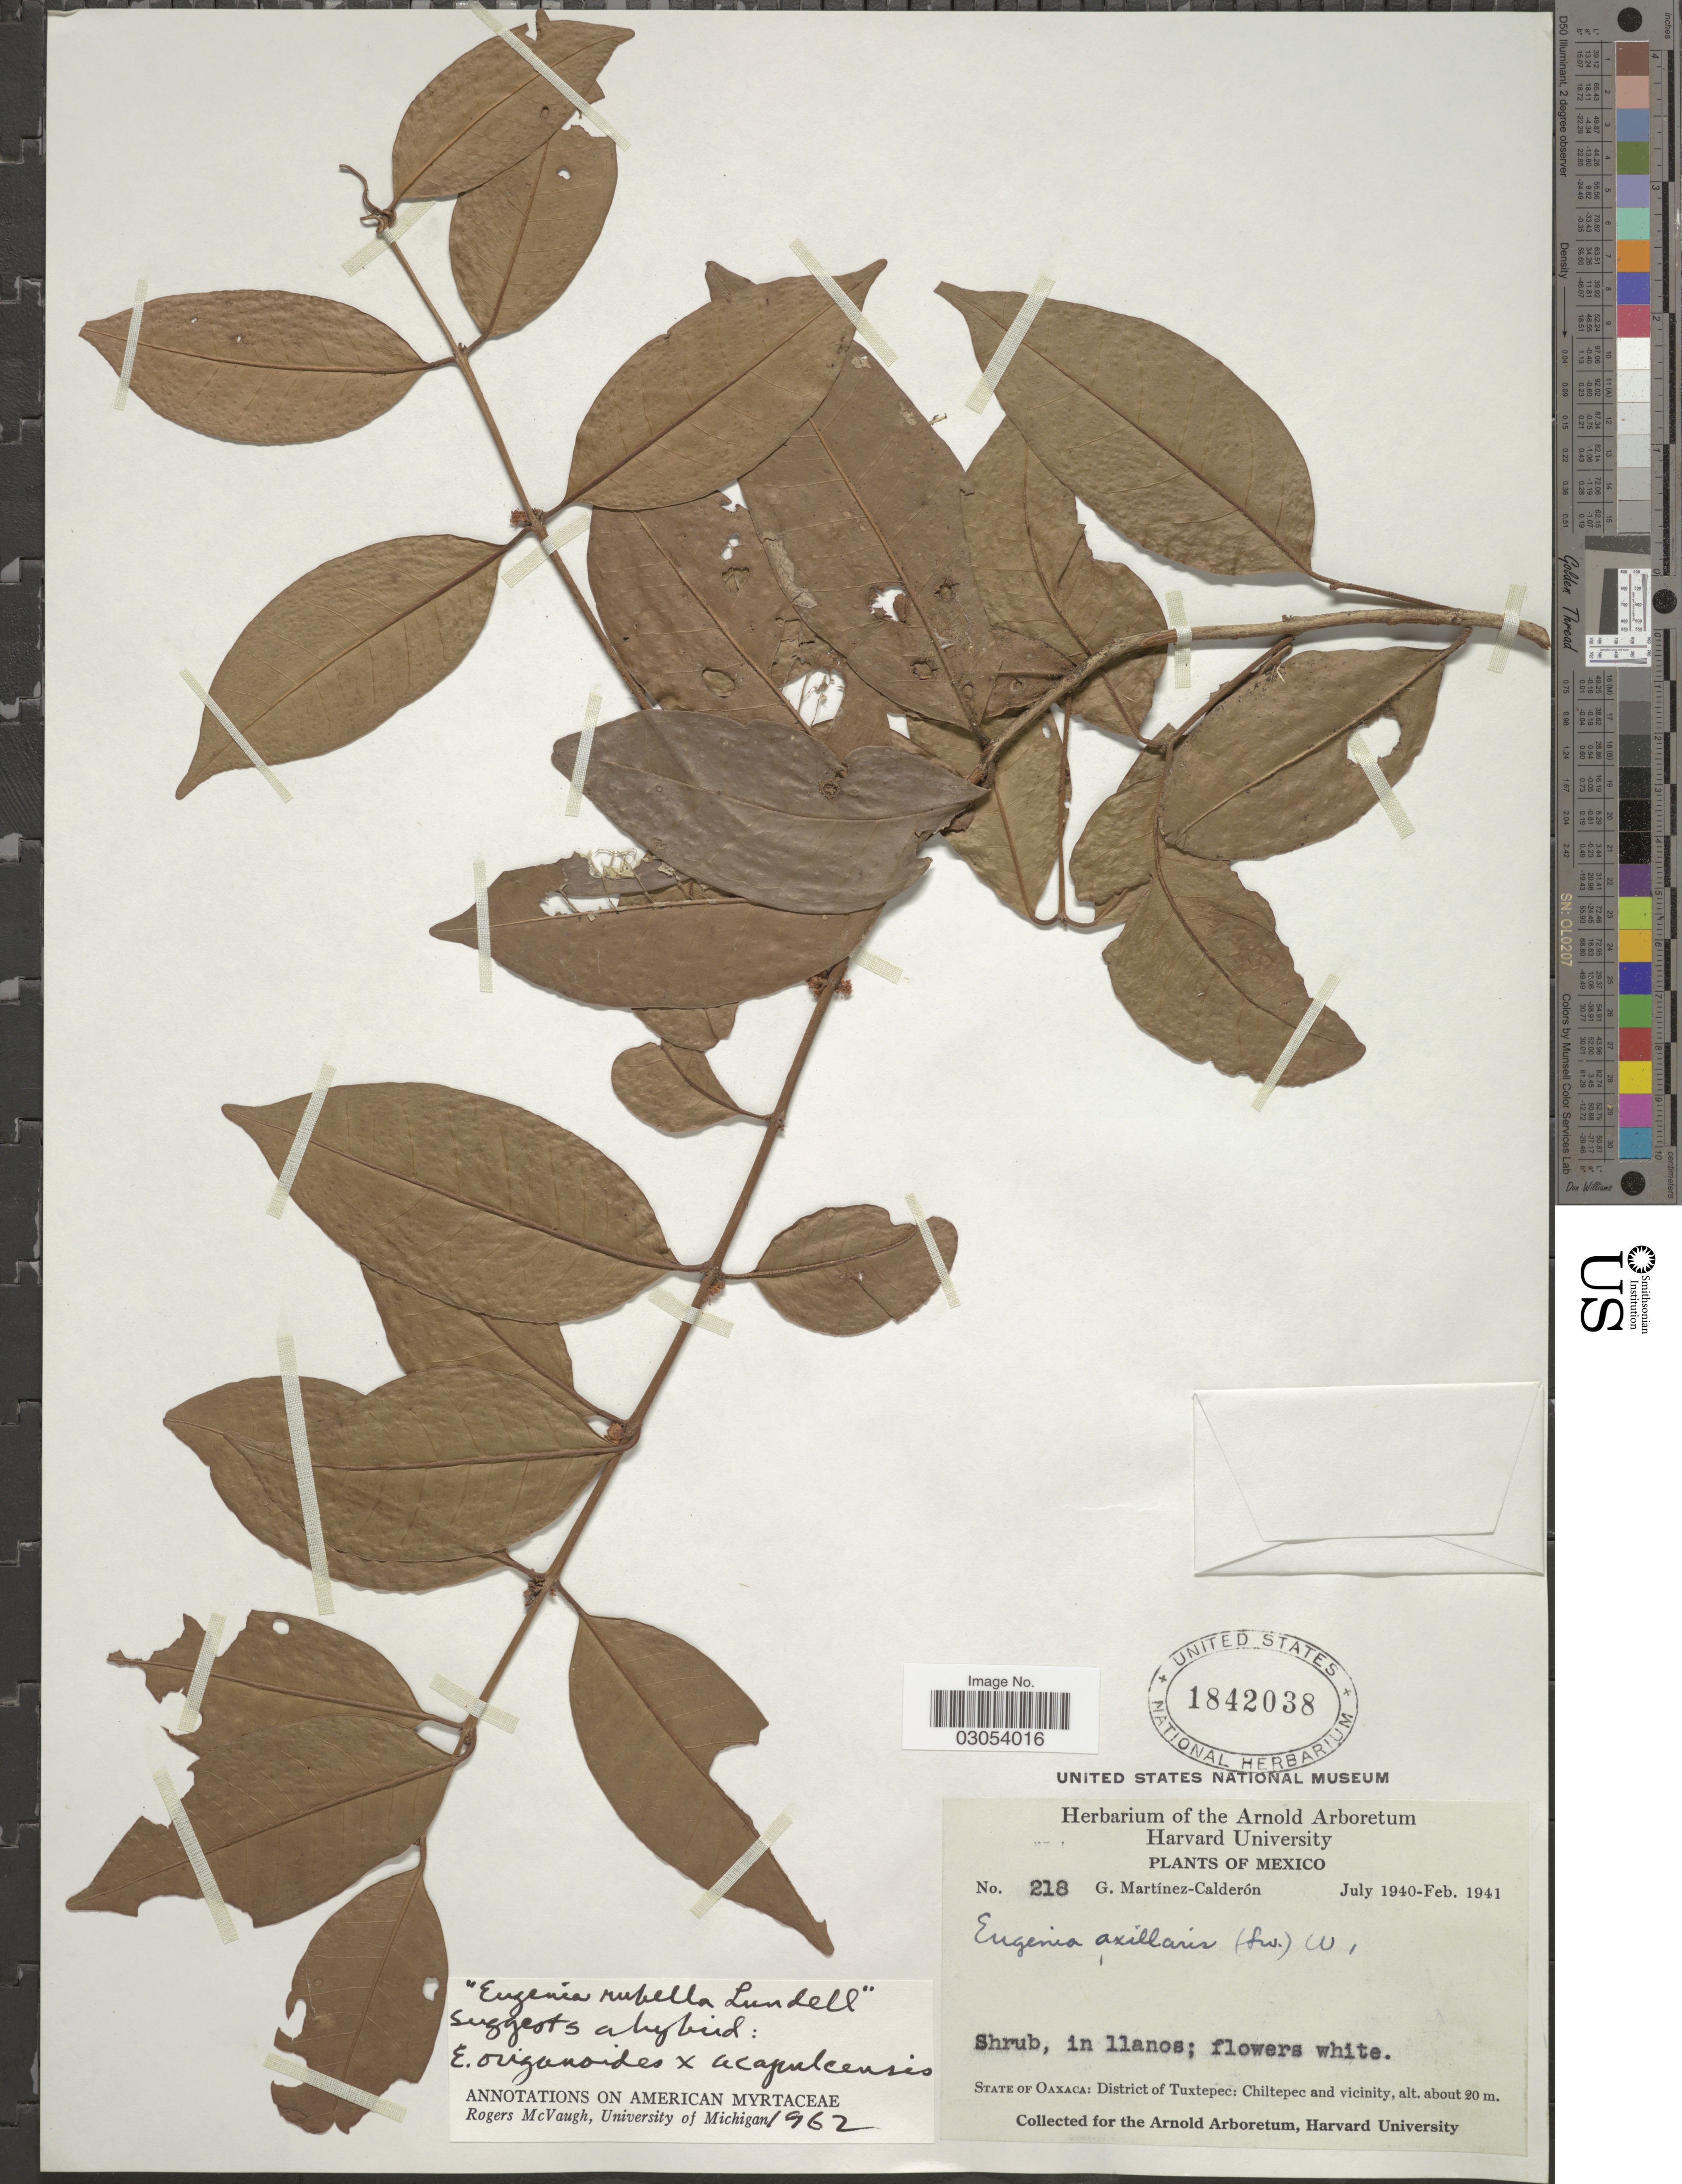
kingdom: Plantae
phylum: Tracheophyta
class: Magnoliopsida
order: Myrtales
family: Myrtaceae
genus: Eugenia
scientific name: Eugenia rubella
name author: Lundell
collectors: G. Martínez Calderón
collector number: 218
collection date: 1940-07/1941-02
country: Mexico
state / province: Oaxaca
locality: District of Tuxtepec: Chiltepec and vicinity.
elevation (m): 20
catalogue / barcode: US 1842038